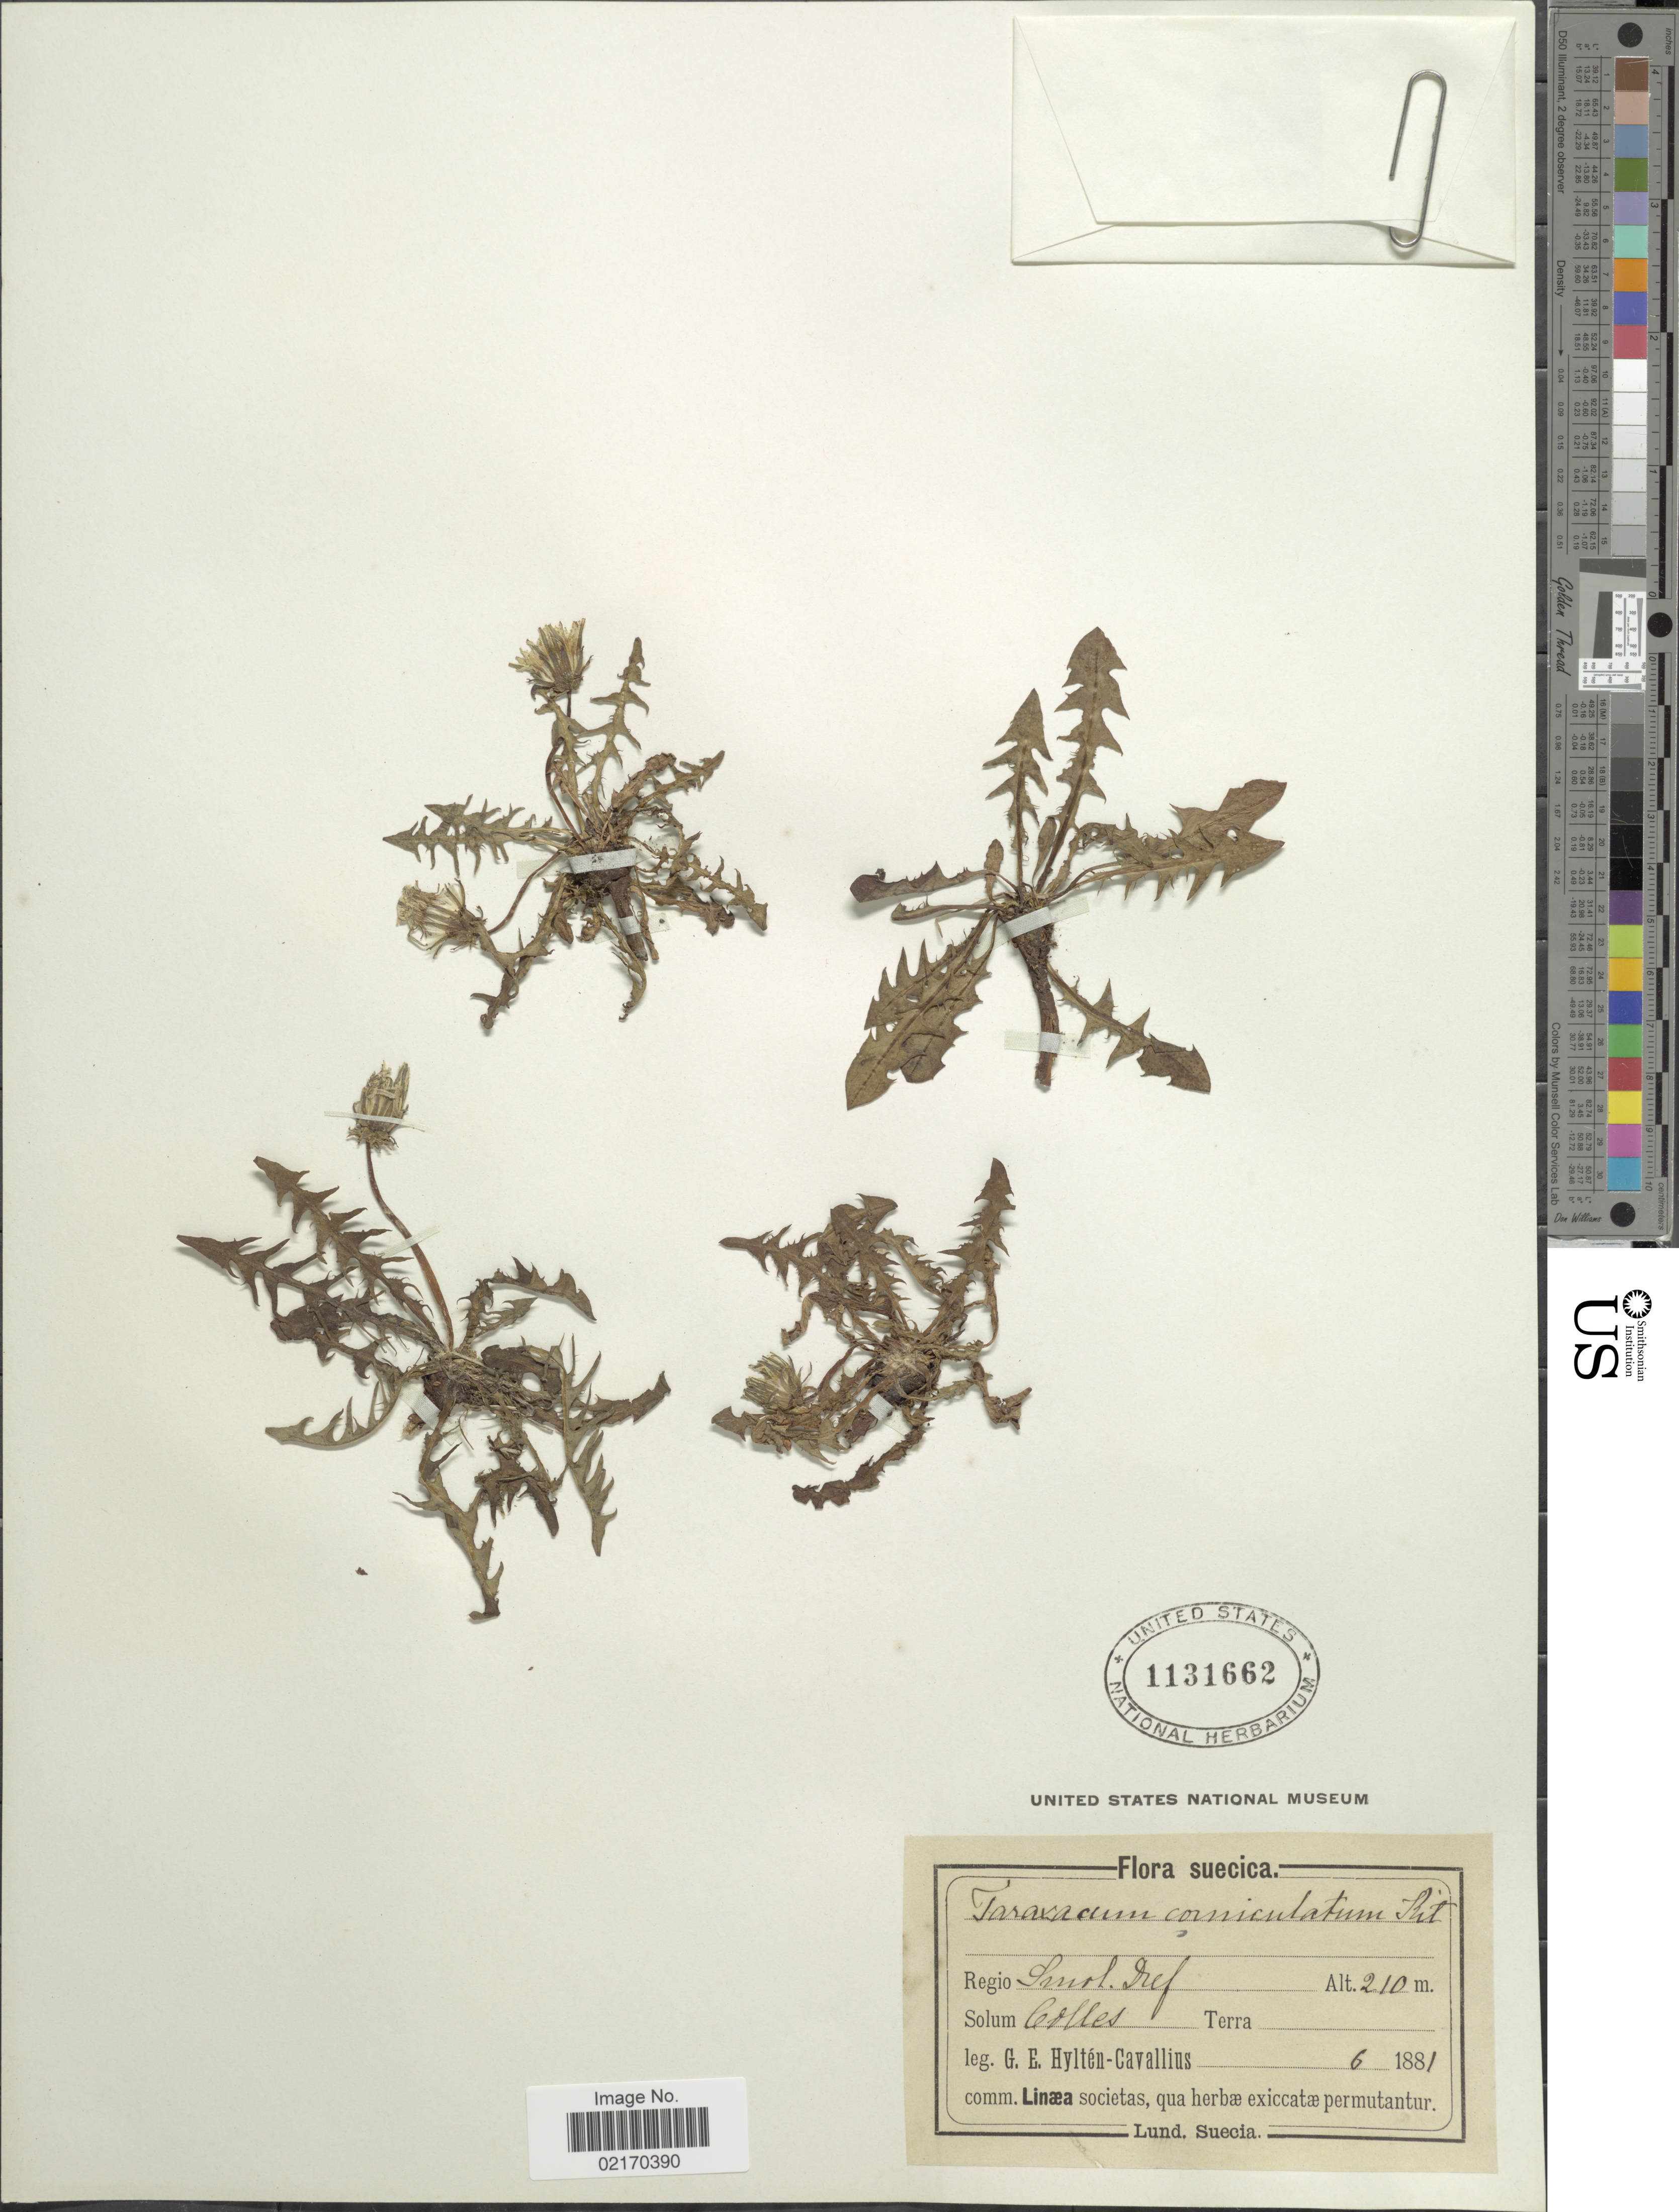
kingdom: Plantae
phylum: Tracheophyta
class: Magnoliopsida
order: Asterales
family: Asteraceae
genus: Taraxacum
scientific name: Taraxacum corniculatum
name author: DC.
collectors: Hyltén-Cavallius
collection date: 1881-06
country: Sweden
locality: Smal. Dref. Suecia.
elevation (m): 210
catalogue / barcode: US 1131662